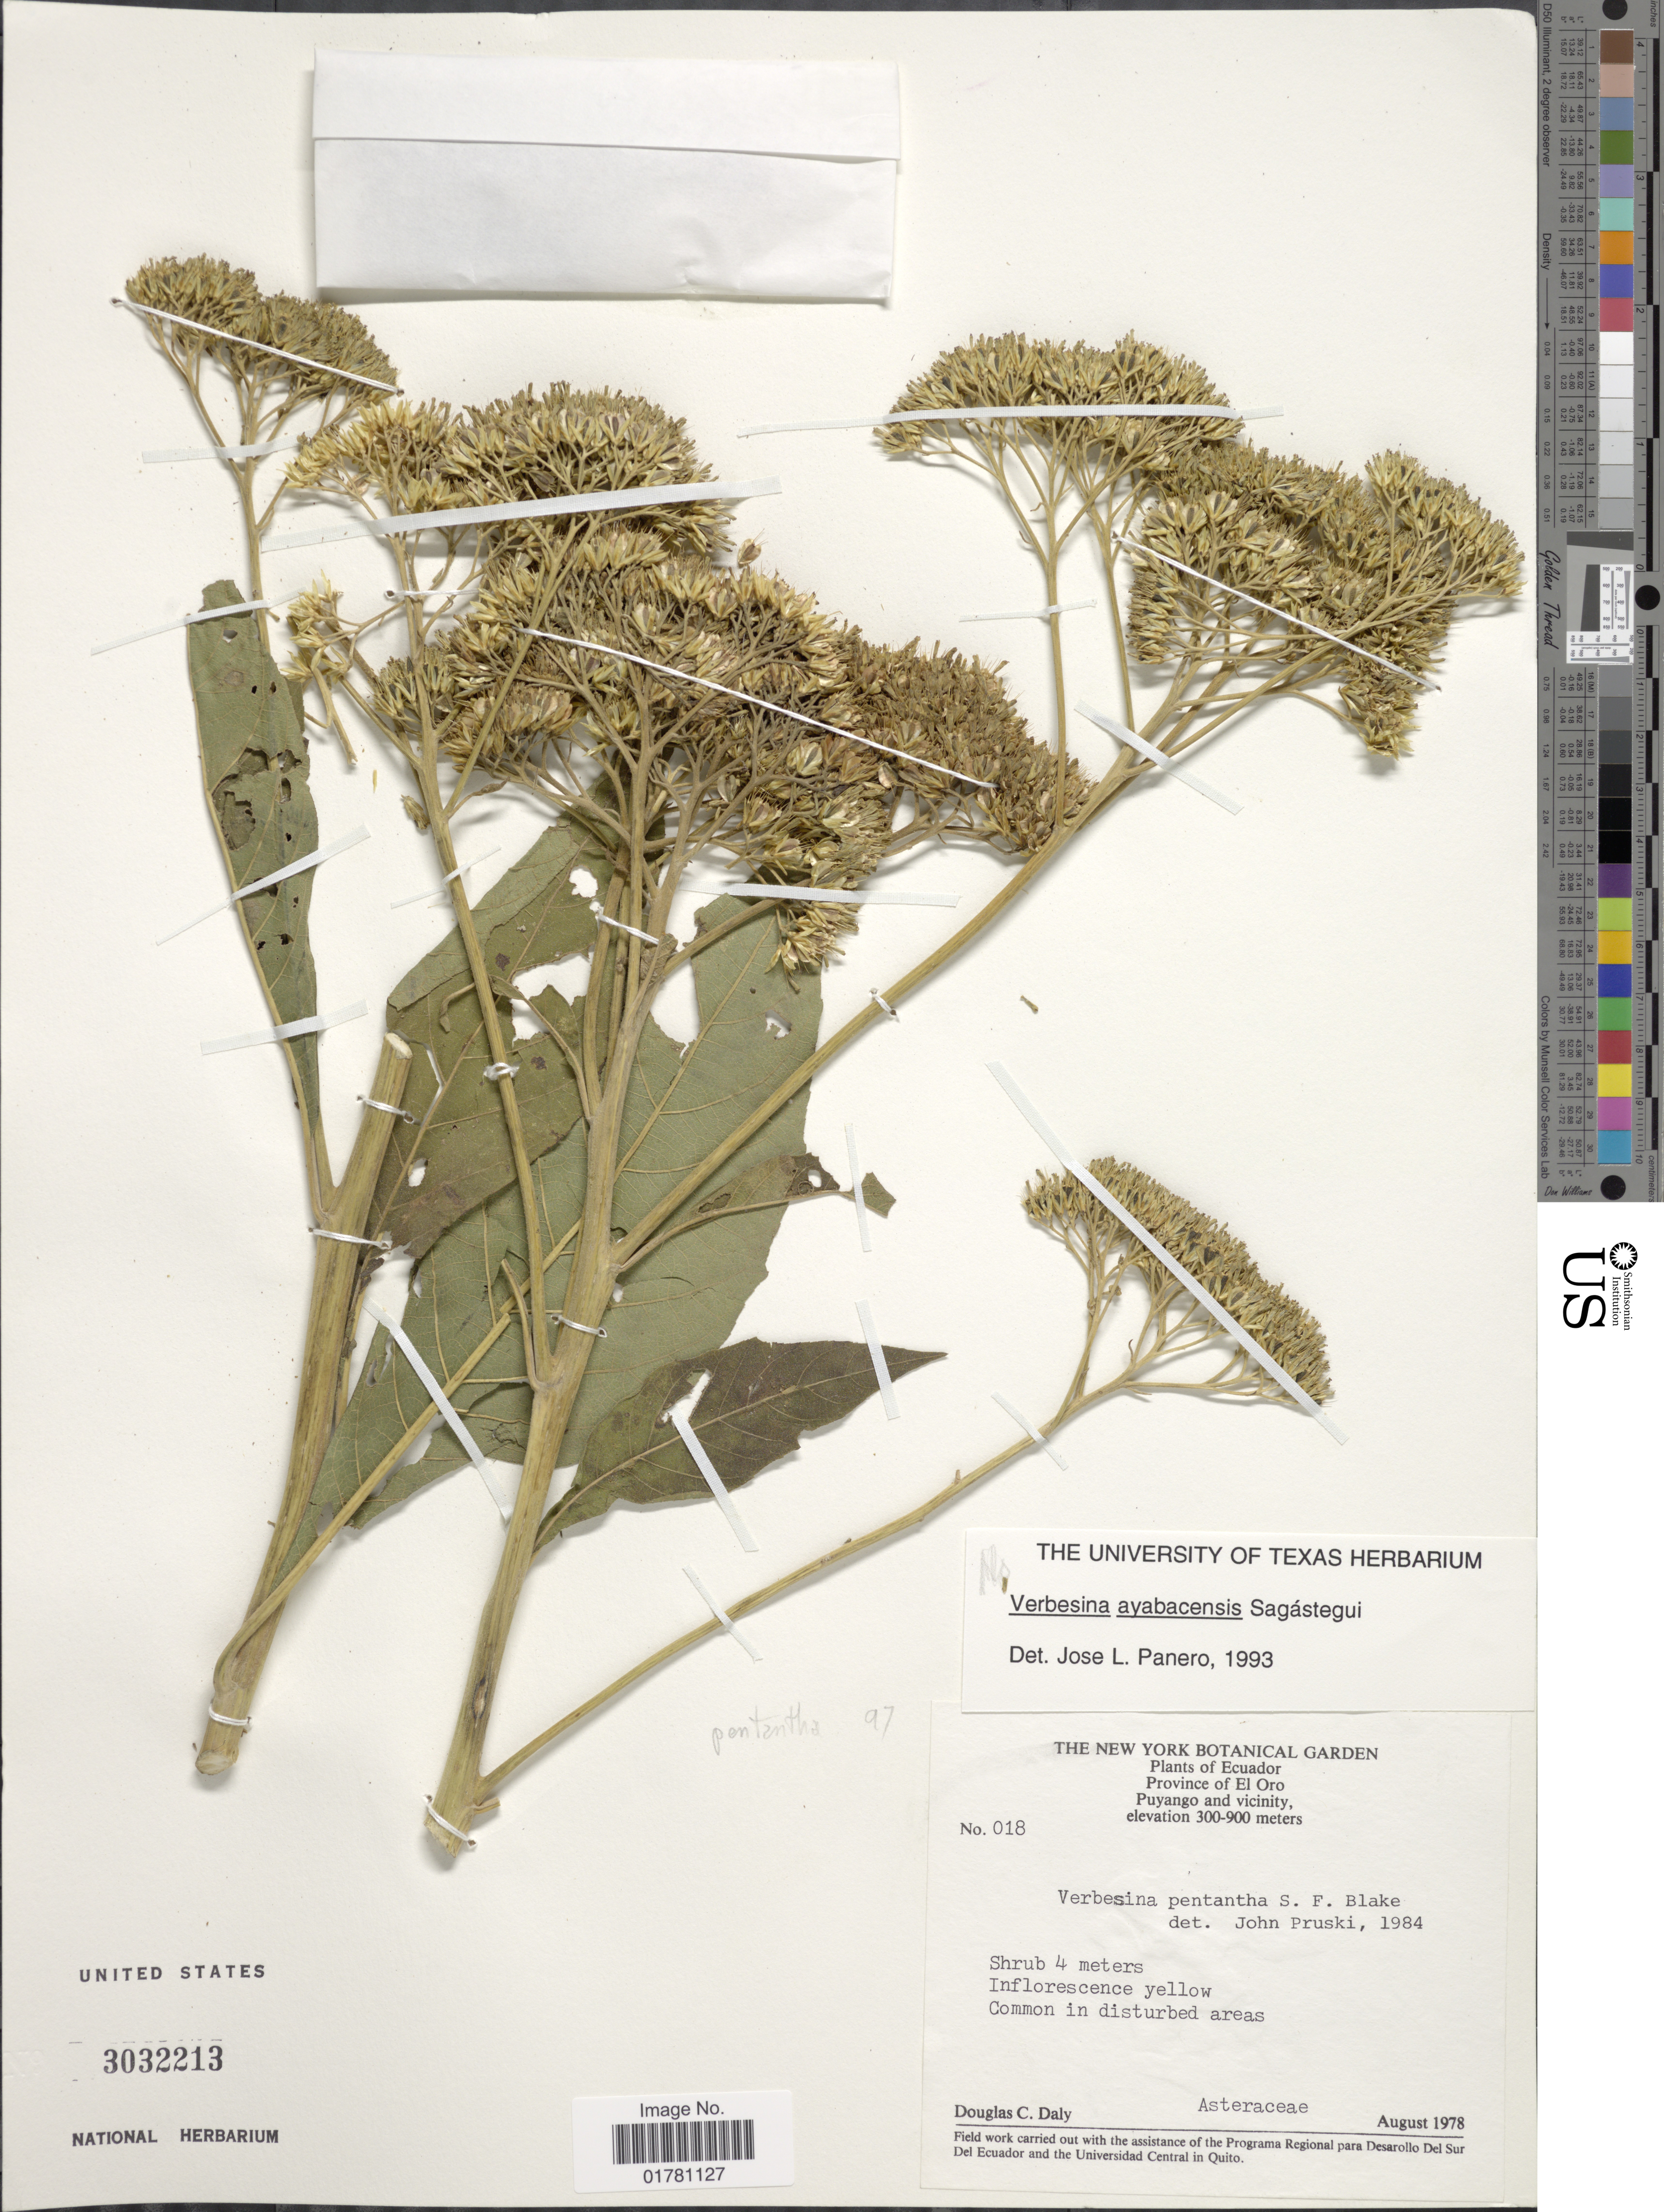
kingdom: Plantae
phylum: Tracheophyta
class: Magnoliopsida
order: Asterales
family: Asteraceae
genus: Verbesina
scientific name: Verbesina pentantha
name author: S.F. Blake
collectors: D. C. Daly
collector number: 018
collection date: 1978-08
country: Ecuador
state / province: El Oro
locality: Puyango and vicinity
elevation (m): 300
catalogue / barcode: US 3032213